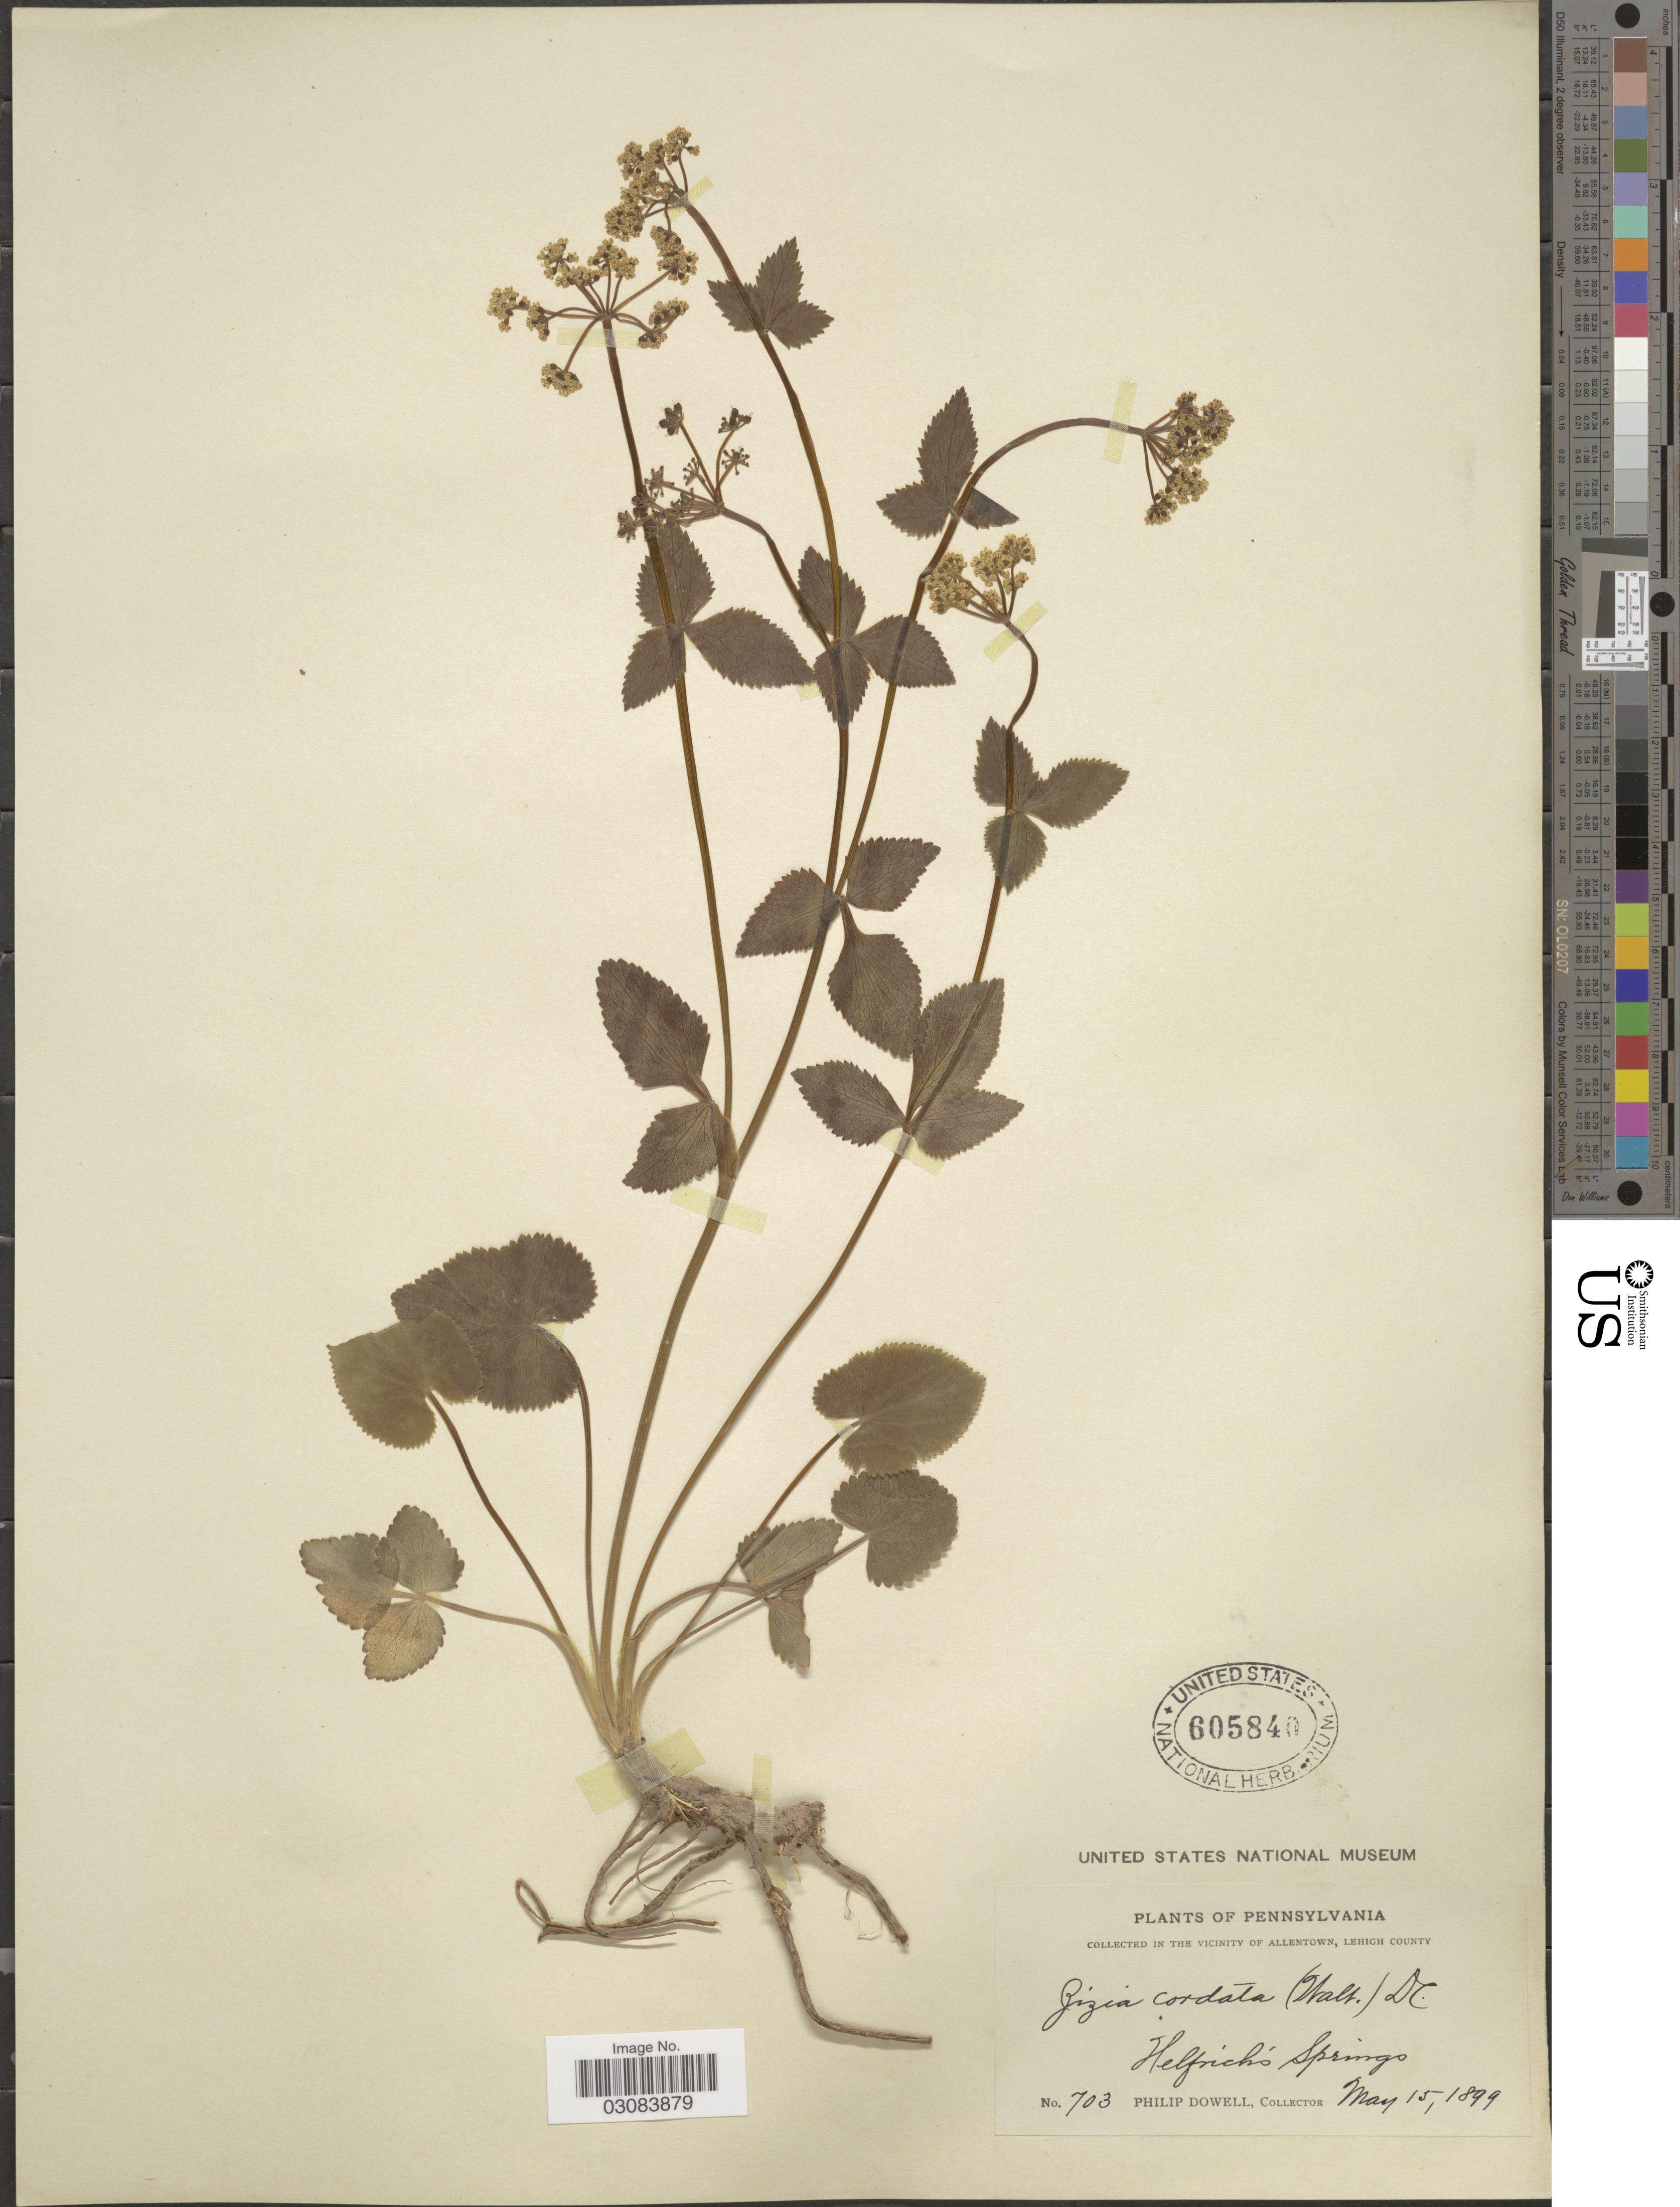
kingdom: Plantae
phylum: Tracheophyta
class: Magnoliopsida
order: Apiales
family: Apiaceae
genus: Zizia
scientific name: Zizia aptera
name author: (A. Gray) Fernald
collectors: P. Dowell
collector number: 703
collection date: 1899-05-15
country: United States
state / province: Pennsylvania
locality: In the vicinity of Allentown, Lehigh County. Helfricks Springs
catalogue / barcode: US 605840